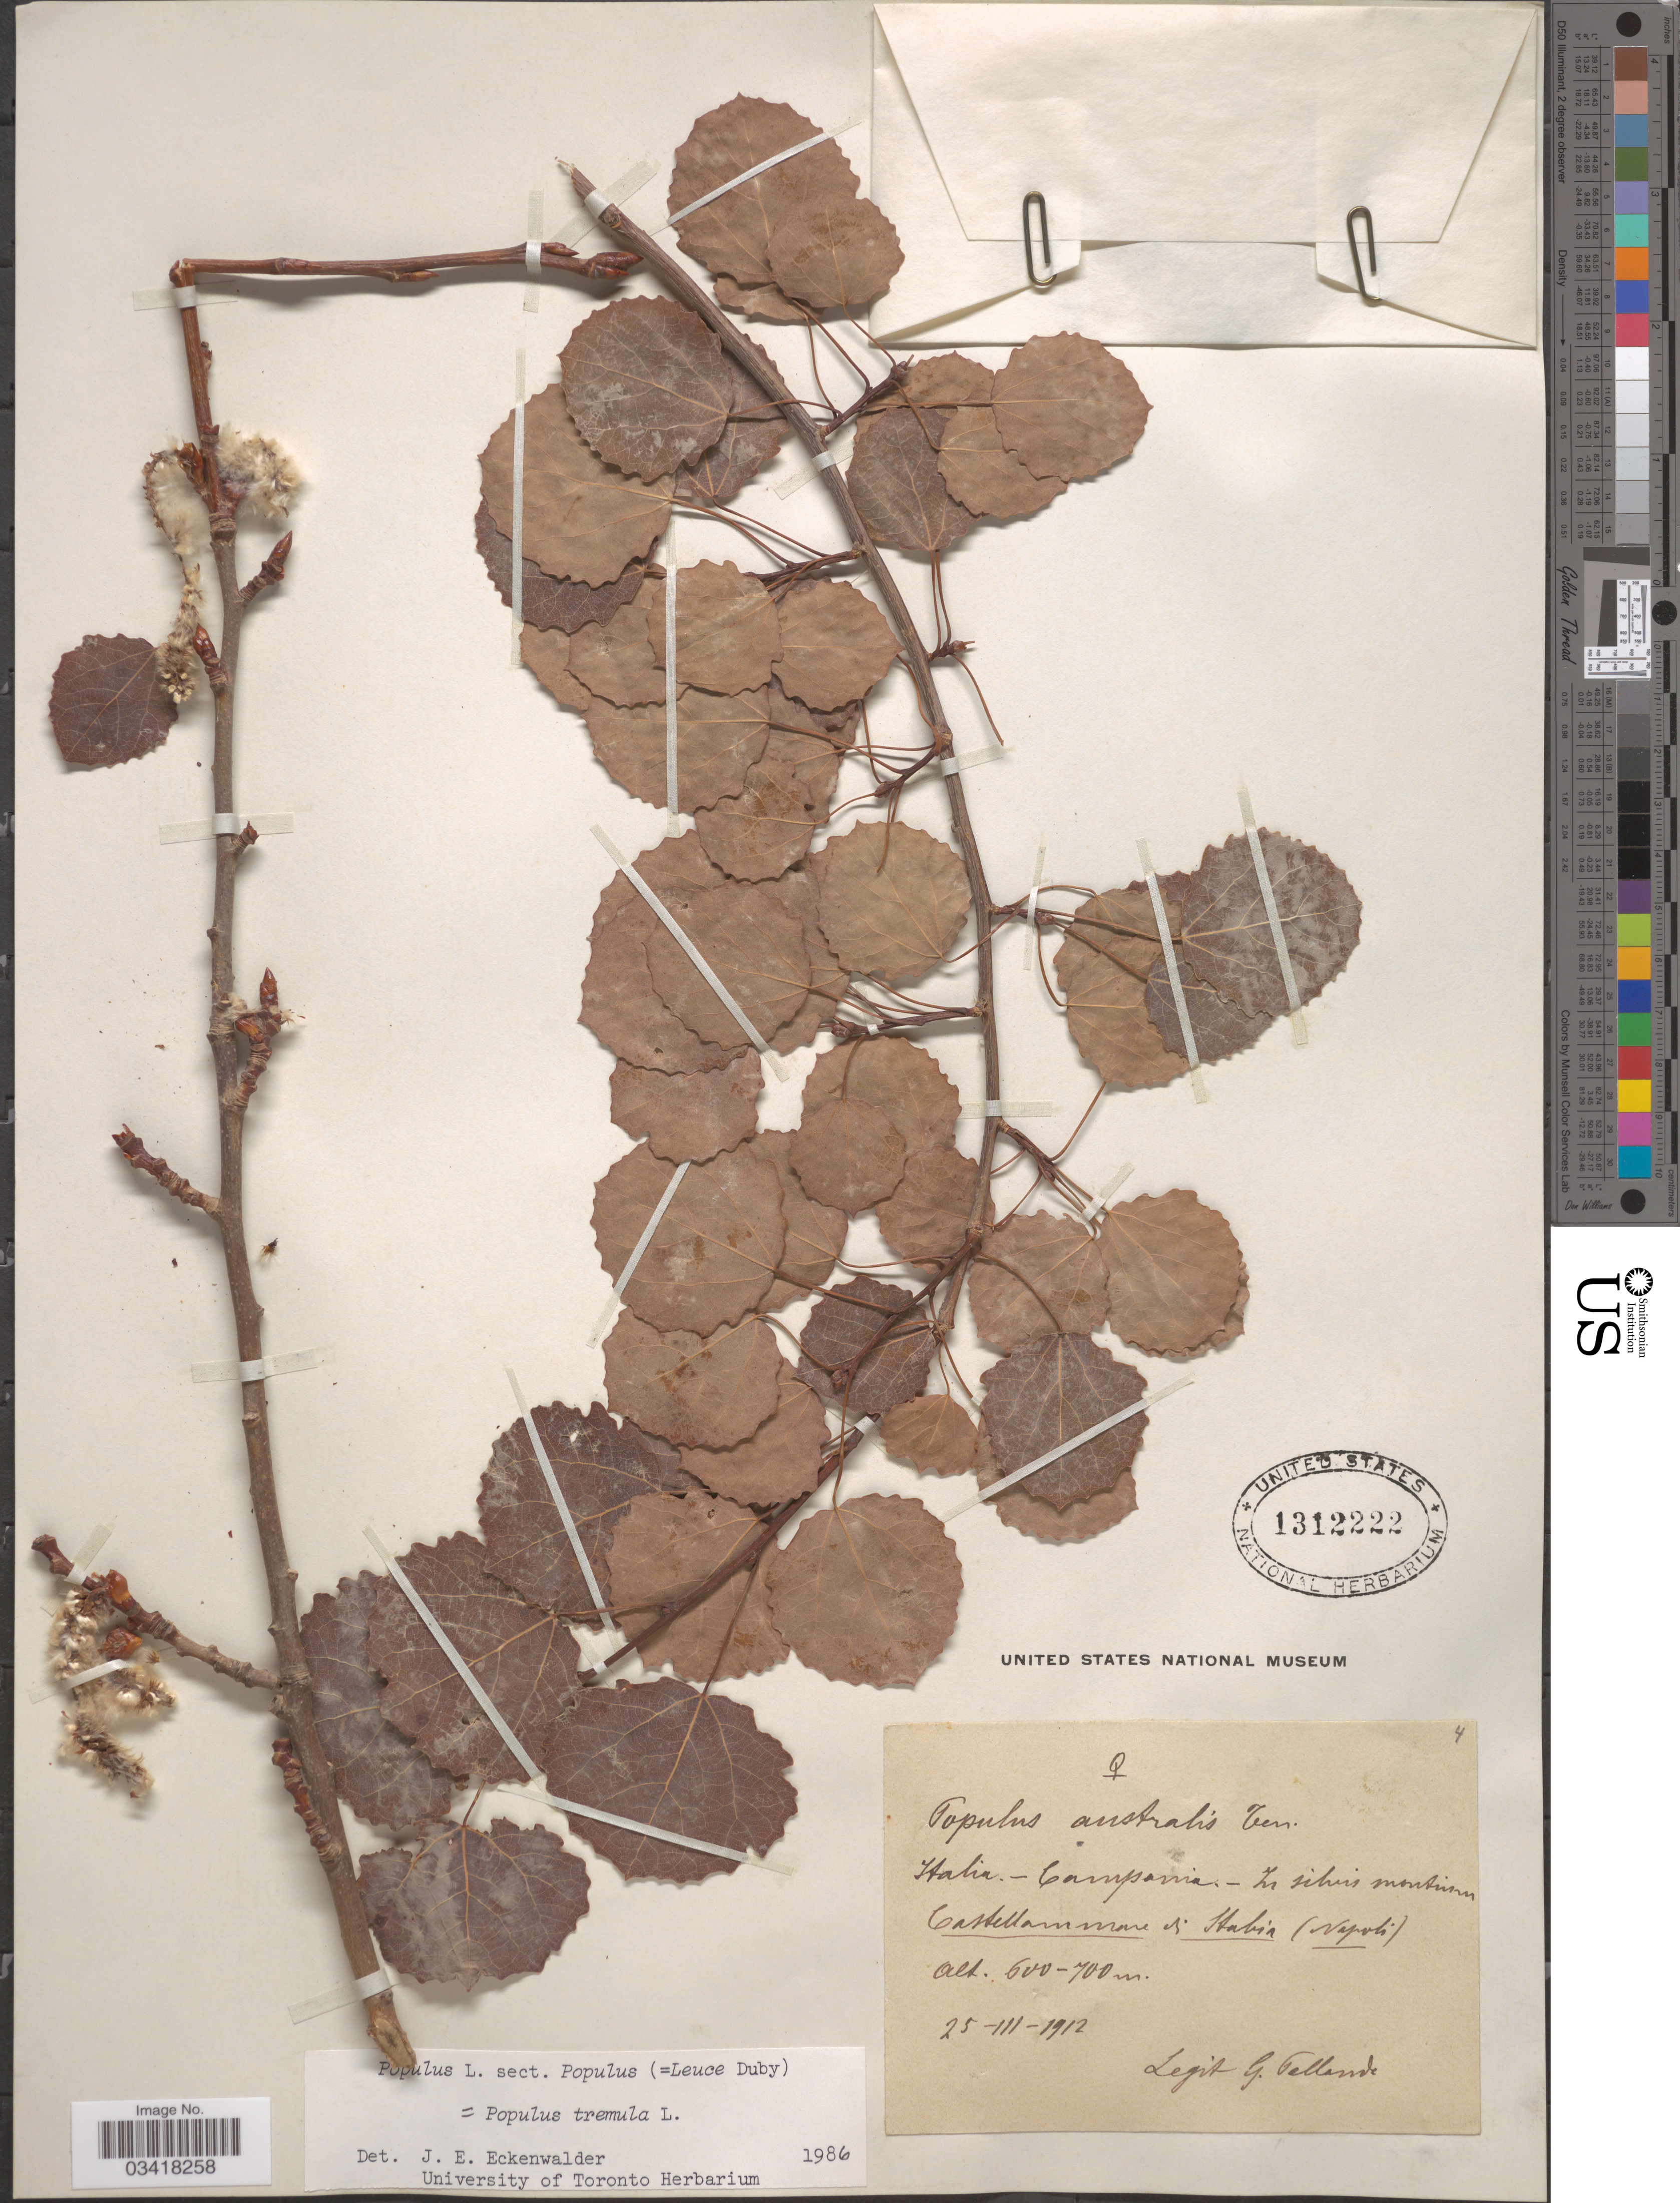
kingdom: Plantae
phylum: Tracheophyta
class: Magnoliopsida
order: Malpighiales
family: Salicaceae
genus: Populus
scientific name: Populus tremula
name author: L.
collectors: G. Pelland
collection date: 1912-03-25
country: Italy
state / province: Campania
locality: Italia. - Campania. In silvis montium. Castellammare di Italia (Napoli).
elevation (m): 600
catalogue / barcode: US 1312222